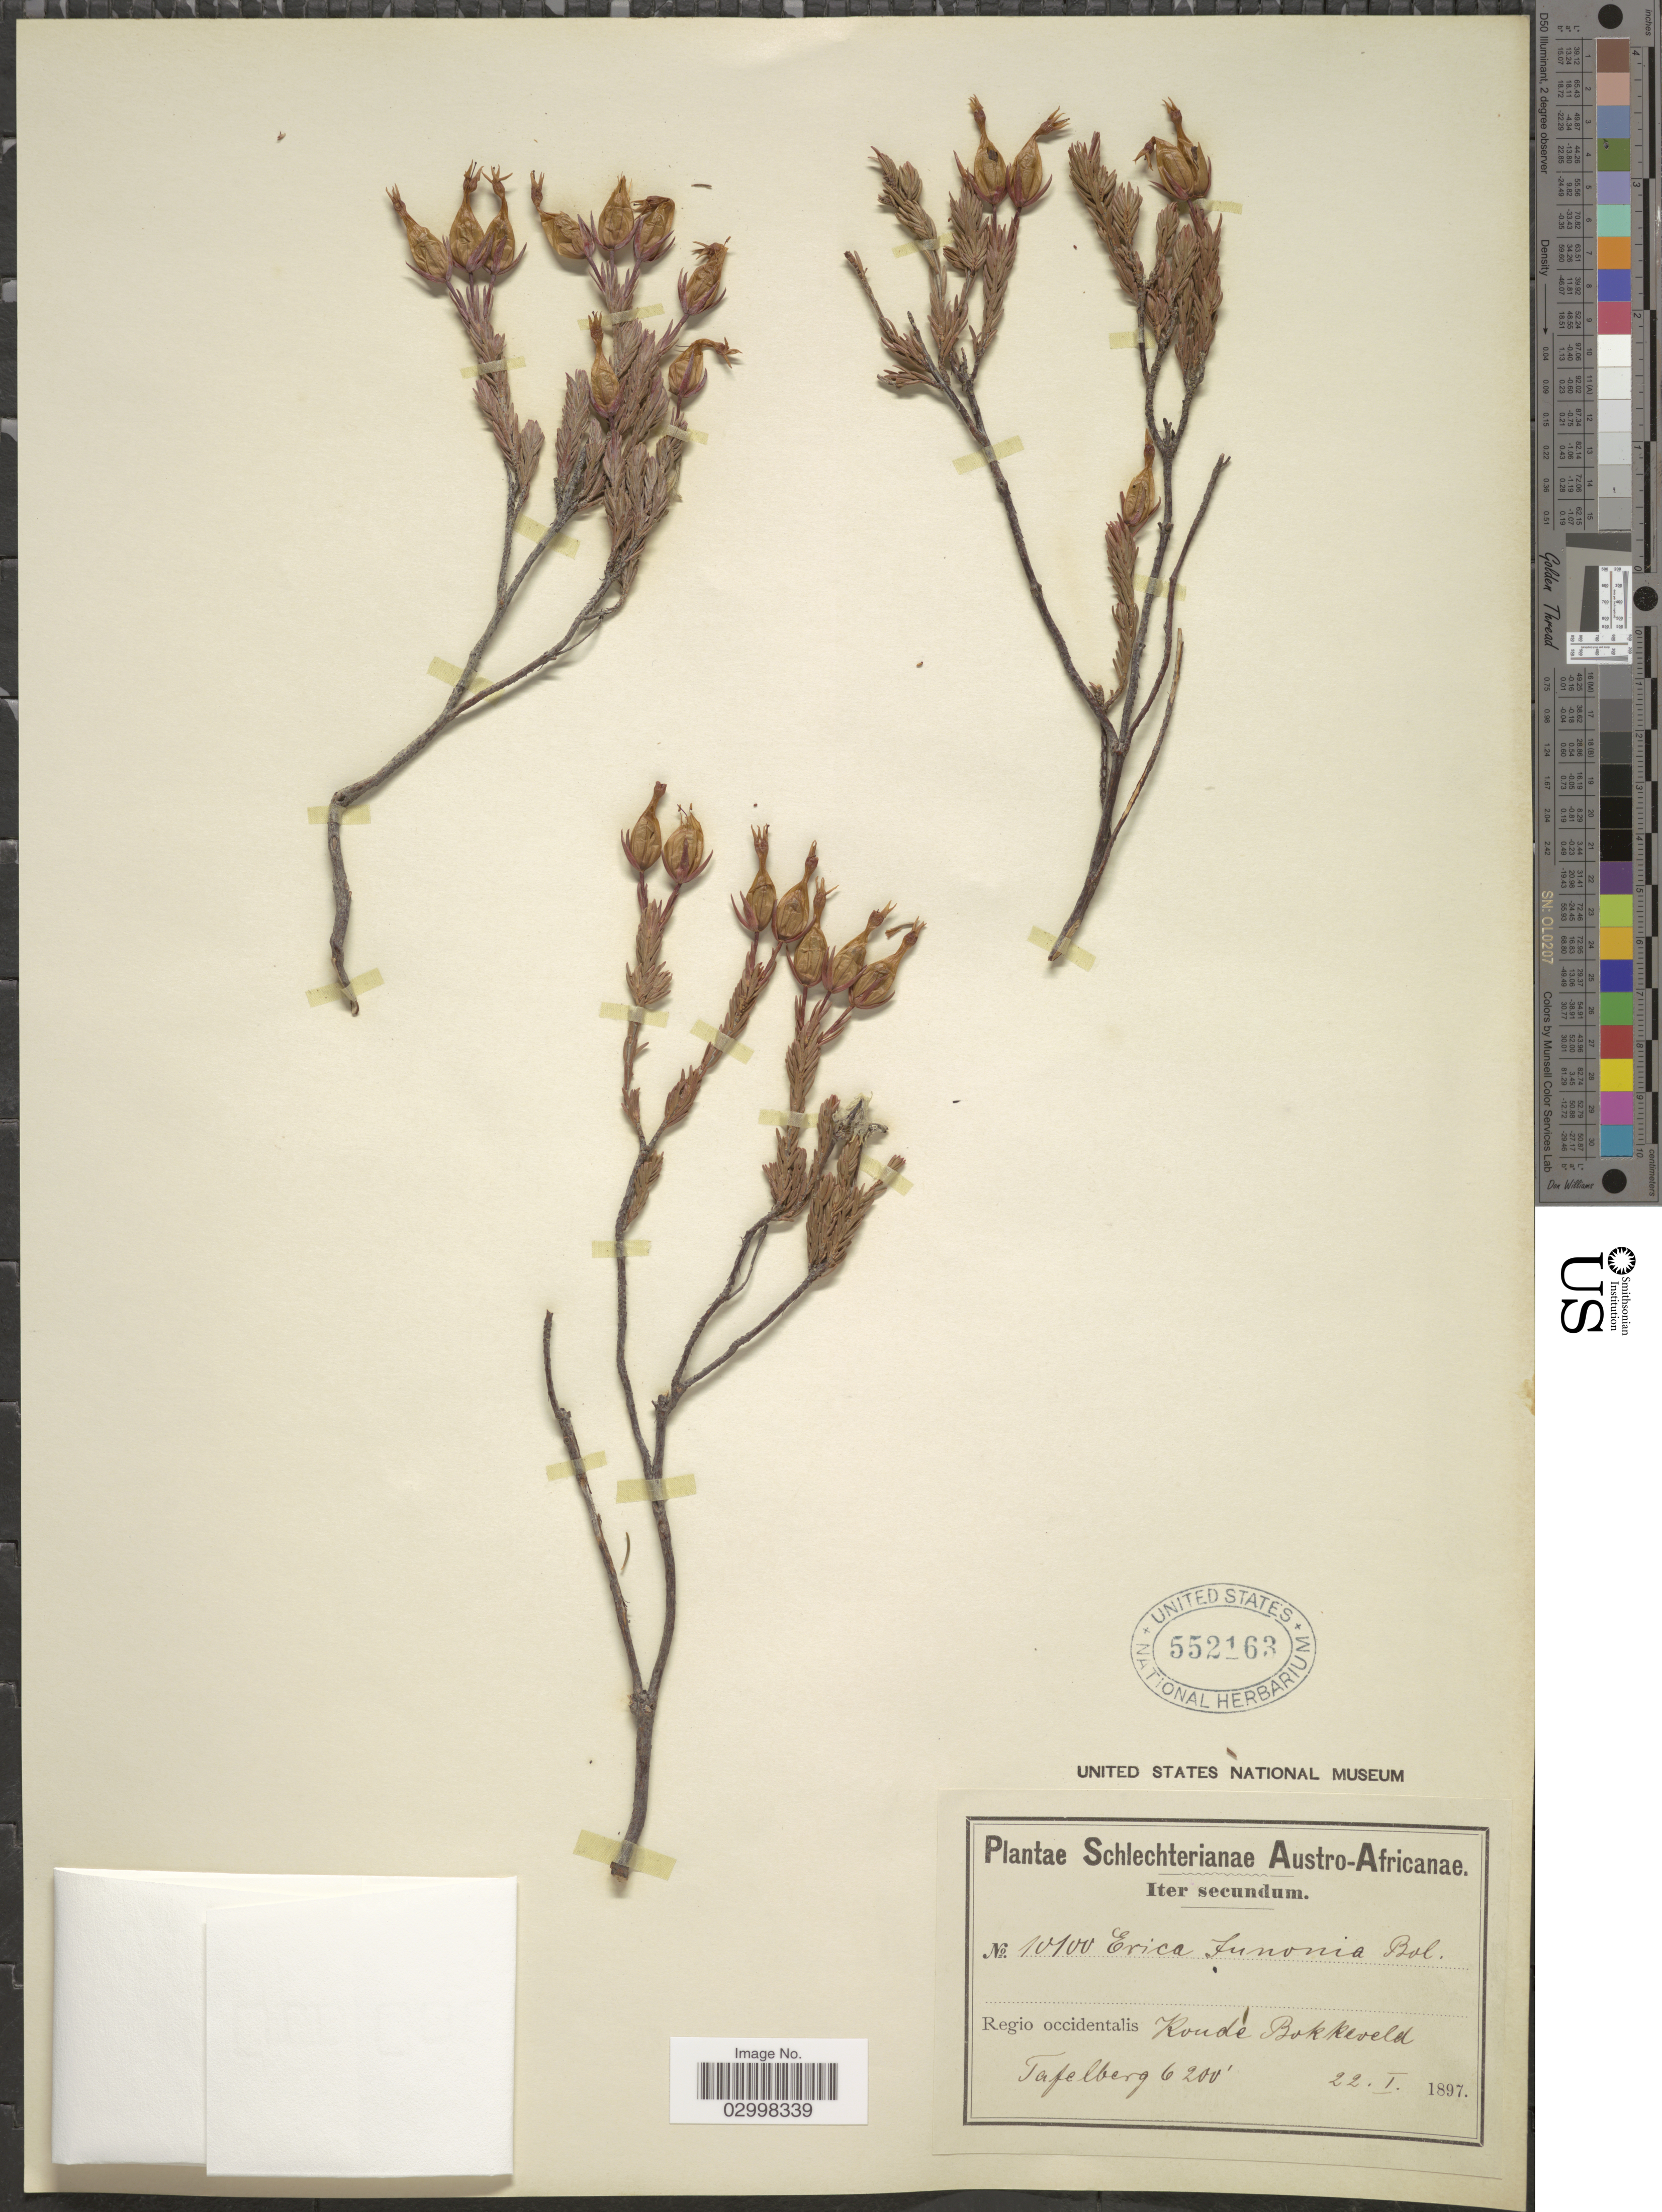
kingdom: Plantae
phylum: Tracheophyta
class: Magnoliopsida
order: Ericales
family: Ericaceae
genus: Erica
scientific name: Erica junonia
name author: Bolus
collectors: -. Schlecter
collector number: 10100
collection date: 1897-01-22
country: South Africa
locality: Austro-Africanae. Regio occidentalis Koude Bokkeveld Tafelberg.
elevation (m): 1890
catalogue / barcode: US 552163